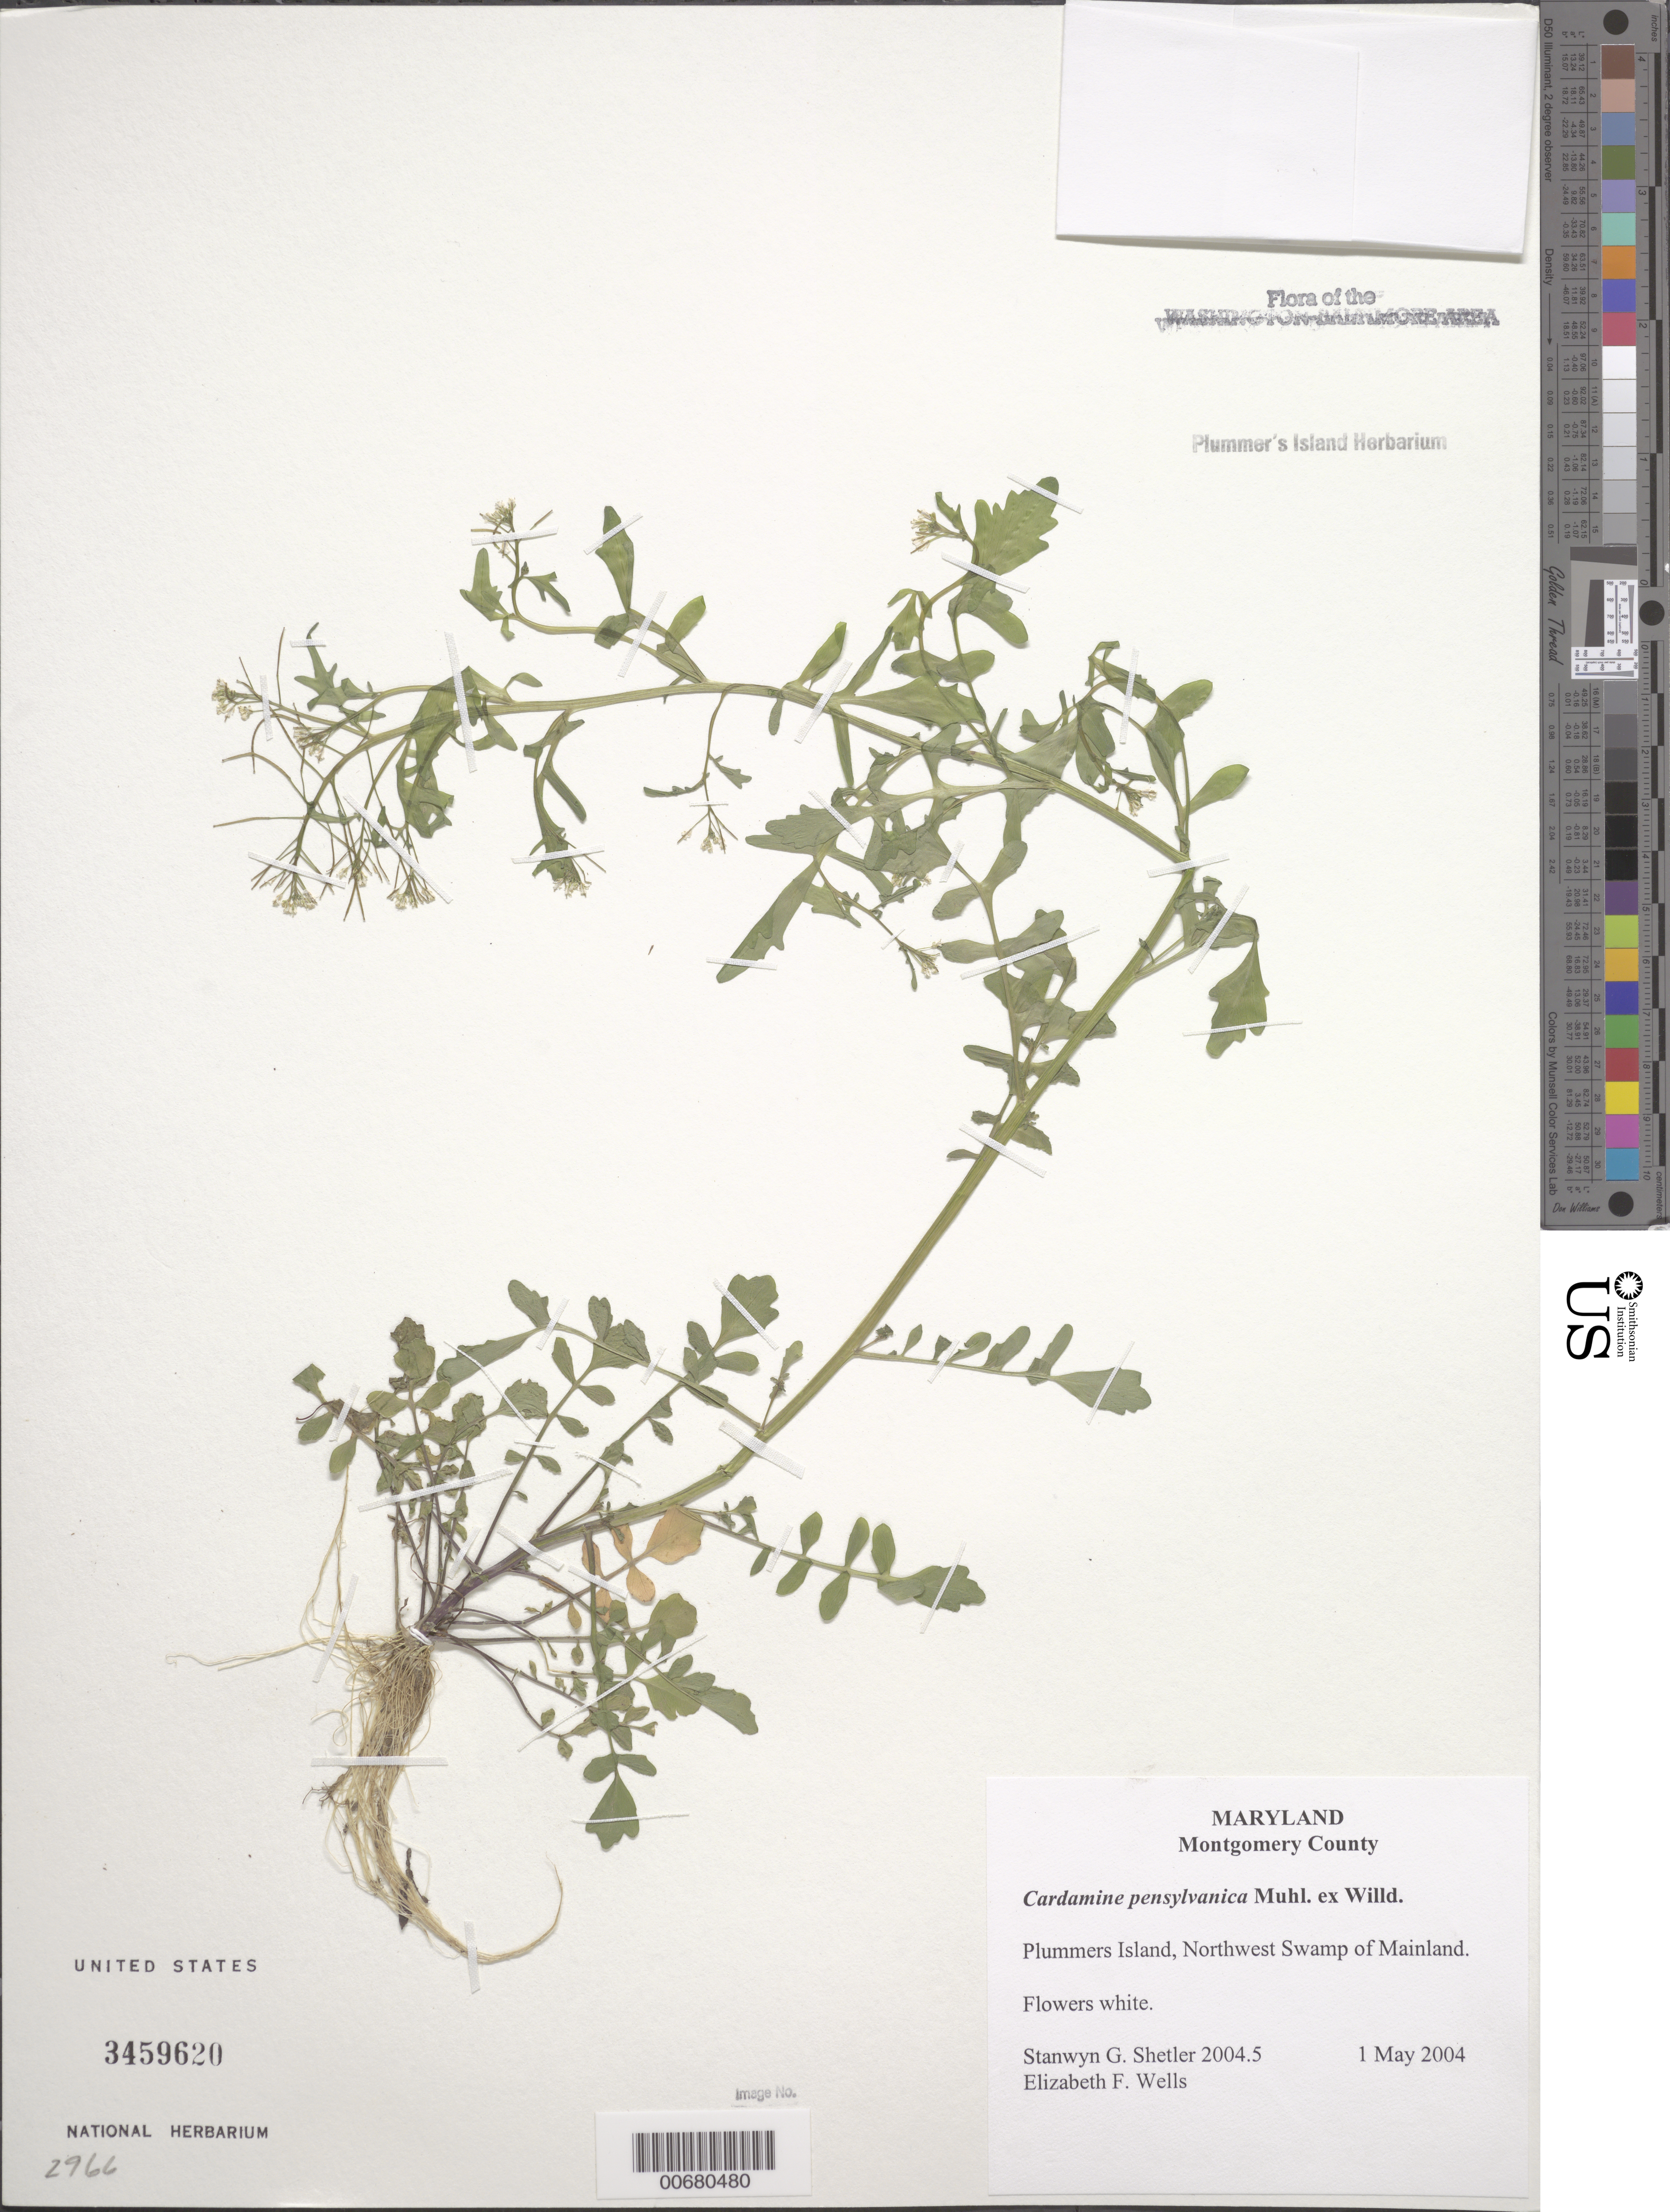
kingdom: Plantae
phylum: Tracheophyta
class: Magnoliopsida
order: Brassicales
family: Brassicaceae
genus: Cardamine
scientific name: Cardamine pensylvanica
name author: Muhl. ex Willd.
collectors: S. Shetler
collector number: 2004.5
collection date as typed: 01 May 2004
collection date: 2004-05-01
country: United States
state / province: Maryland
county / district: Montgomery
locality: Plummer's Island, Mainland; northwest swamp C. & O. Canal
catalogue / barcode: US 3459620